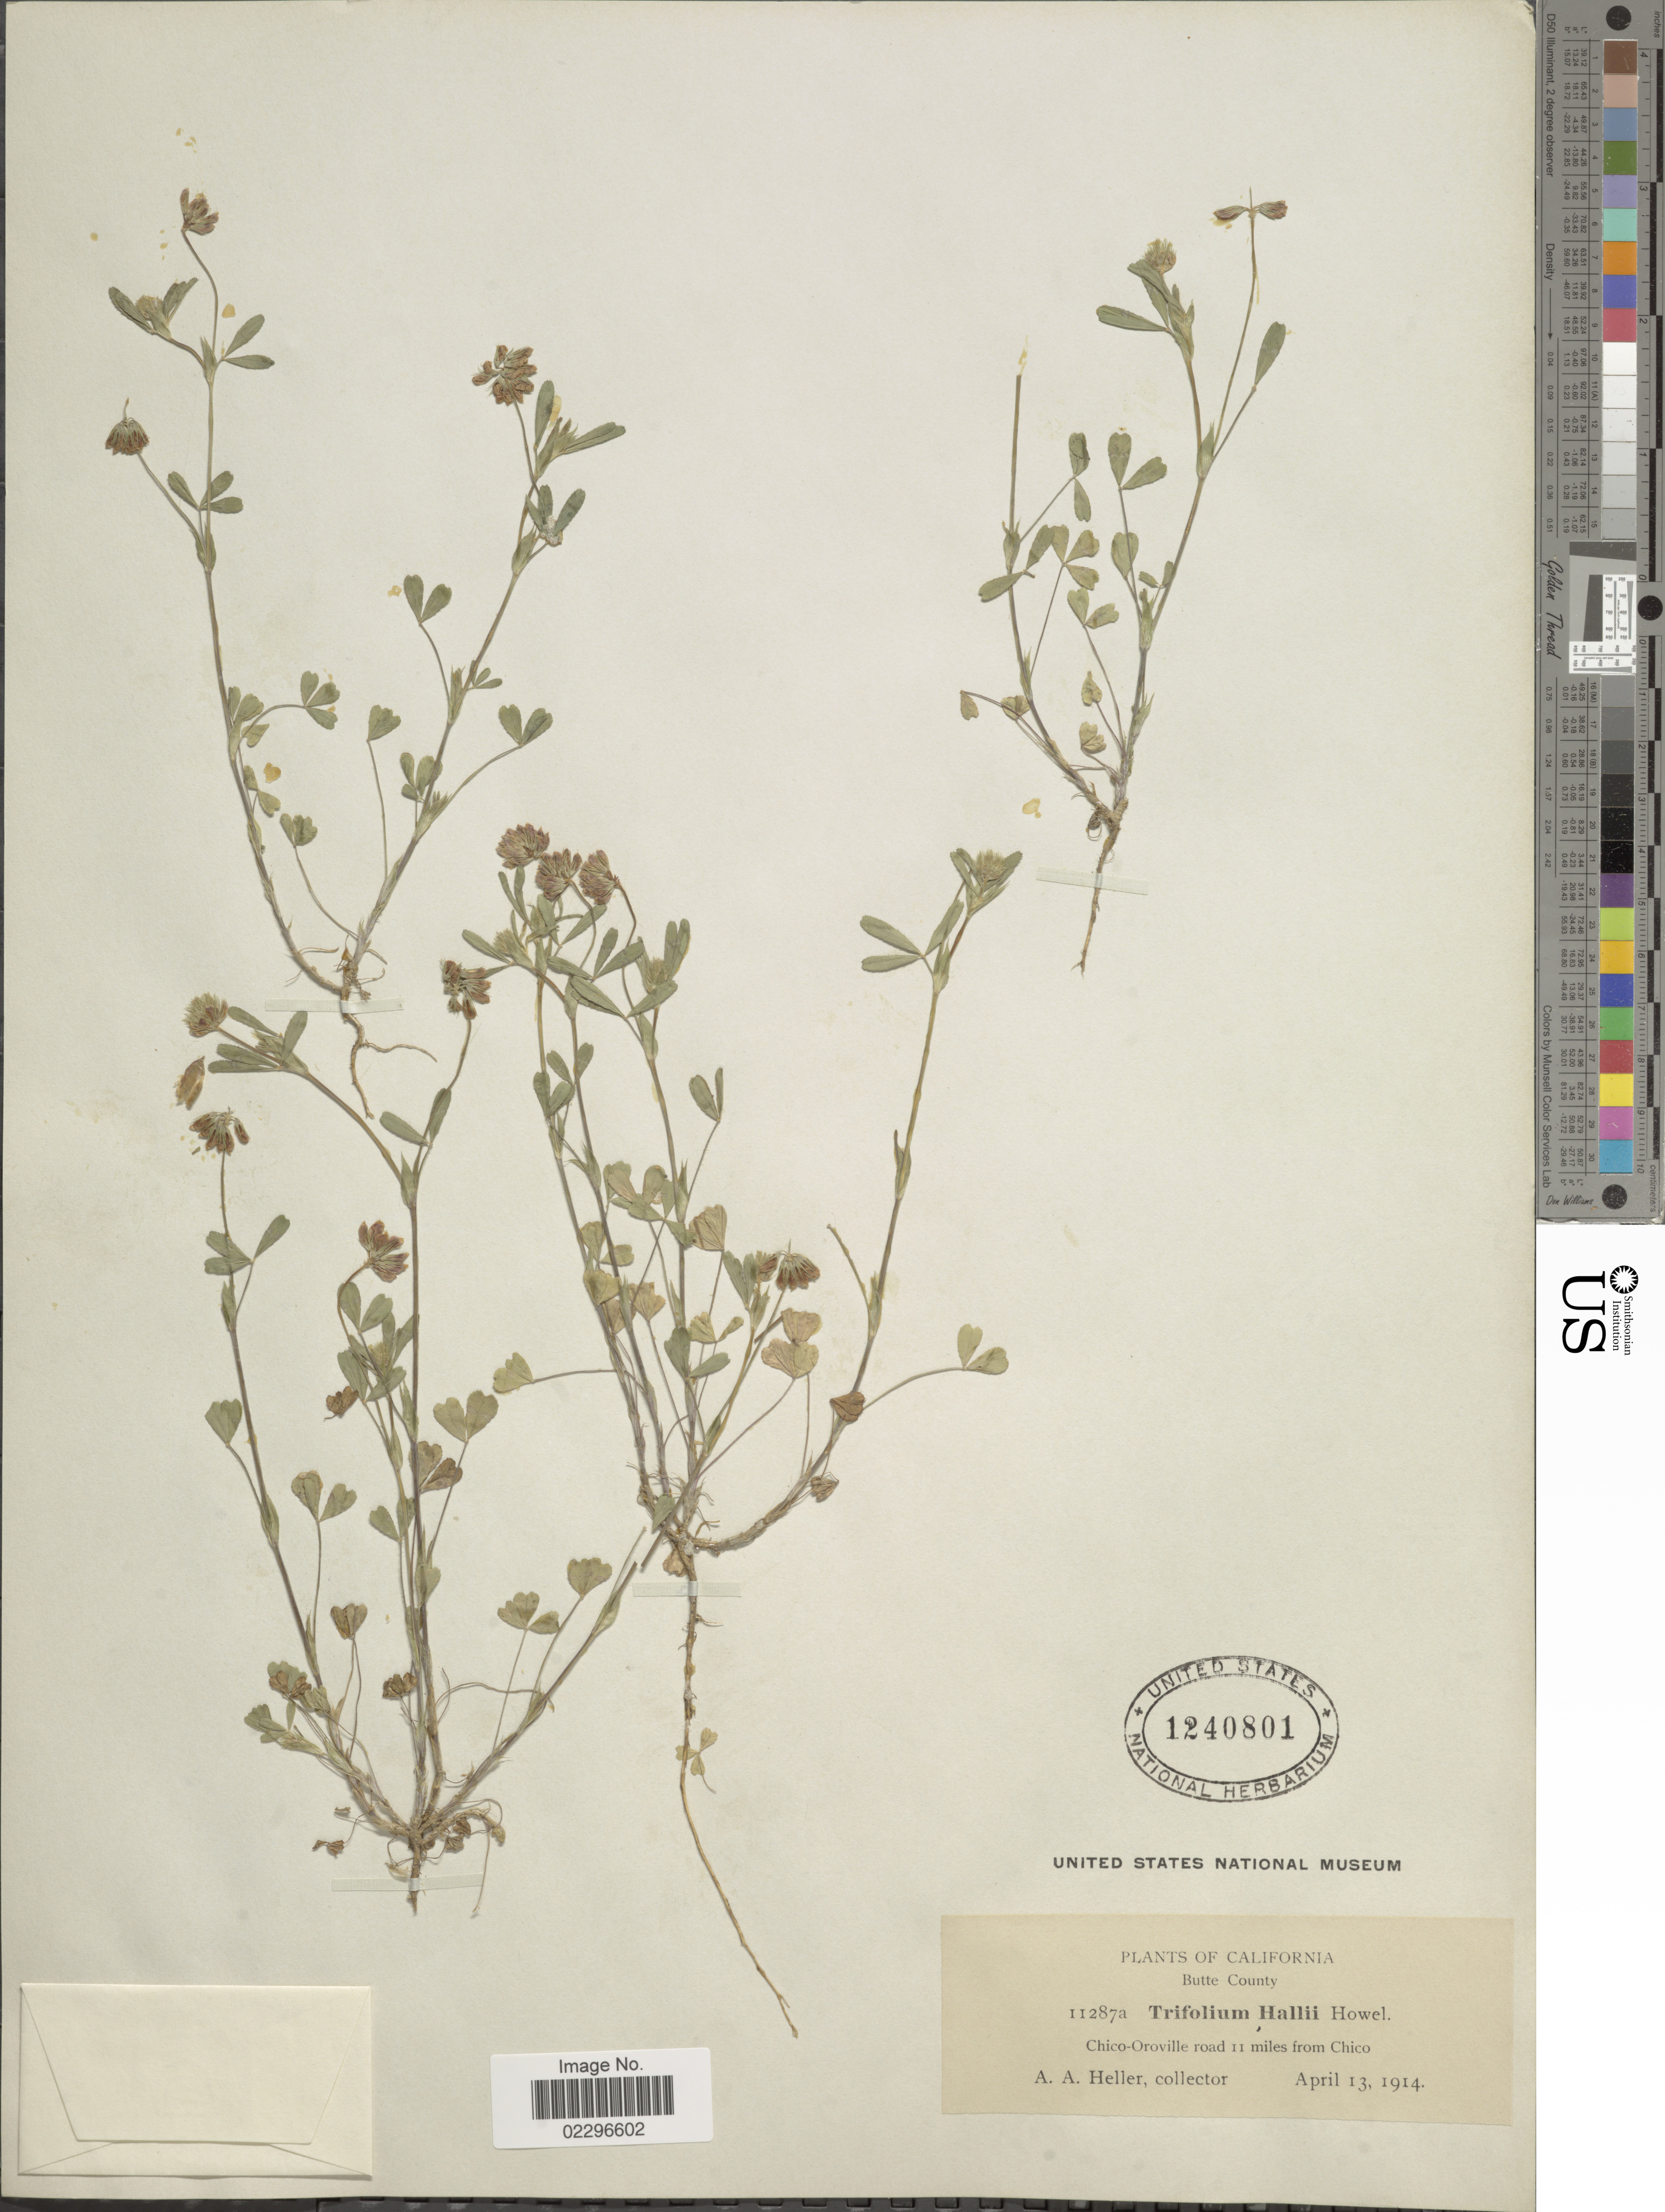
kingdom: Plantae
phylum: Tracheophyta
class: Magnoliopsida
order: Fabales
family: Fabaceae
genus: Trifolium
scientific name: Trifolium hallii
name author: Howell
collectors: A. A. Heller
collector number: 11287a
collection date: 1914-04-13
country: United States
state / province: California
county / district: Butte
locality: California, Butte County, Chico-Oroville road 11 miles from Chico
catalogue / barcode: US 1240801